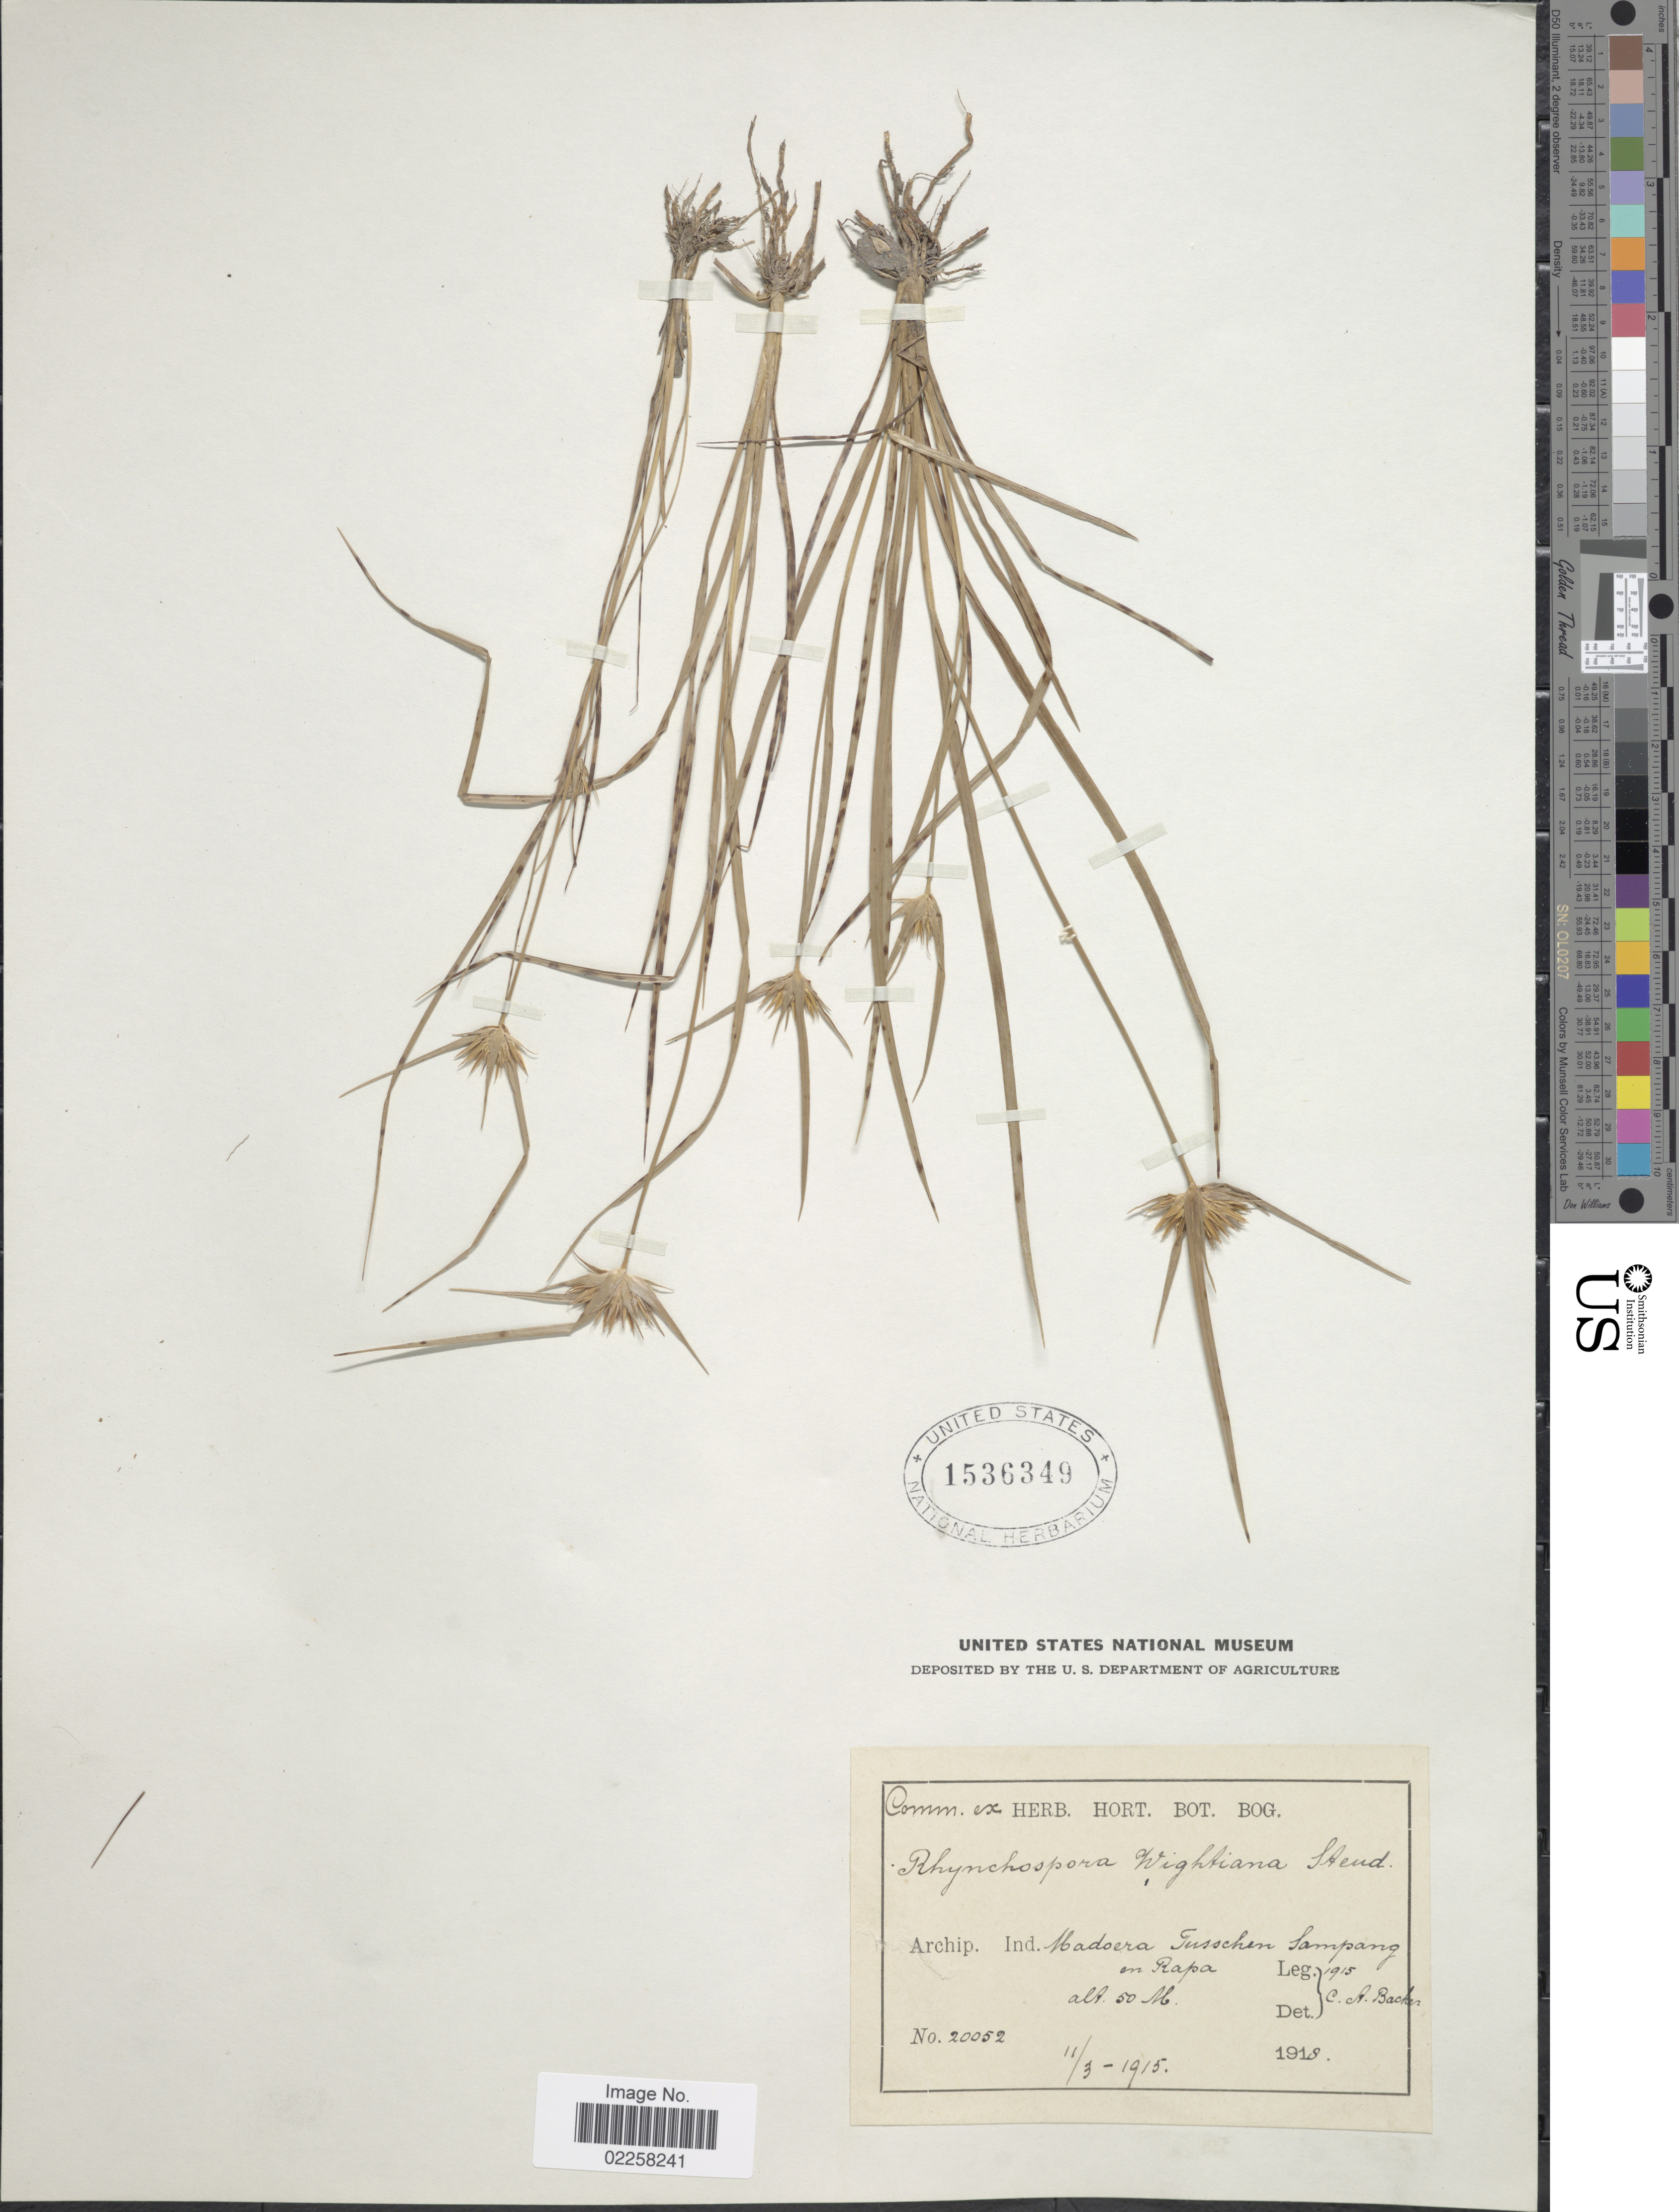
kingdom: Plantae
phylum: Tracheophyta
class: Liliopsida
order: Poales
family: Cyperaceae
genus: Rhynchospora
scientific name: Rhynchospora rubra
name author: (Lour.) Makino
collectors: C. A. Backer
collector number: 20052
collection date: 1915-03-11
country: Indonesia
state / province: Java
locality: Archip. Ind. Madoera Tusschen Sampang on Rapa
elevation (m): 50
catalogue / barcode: US 1536349